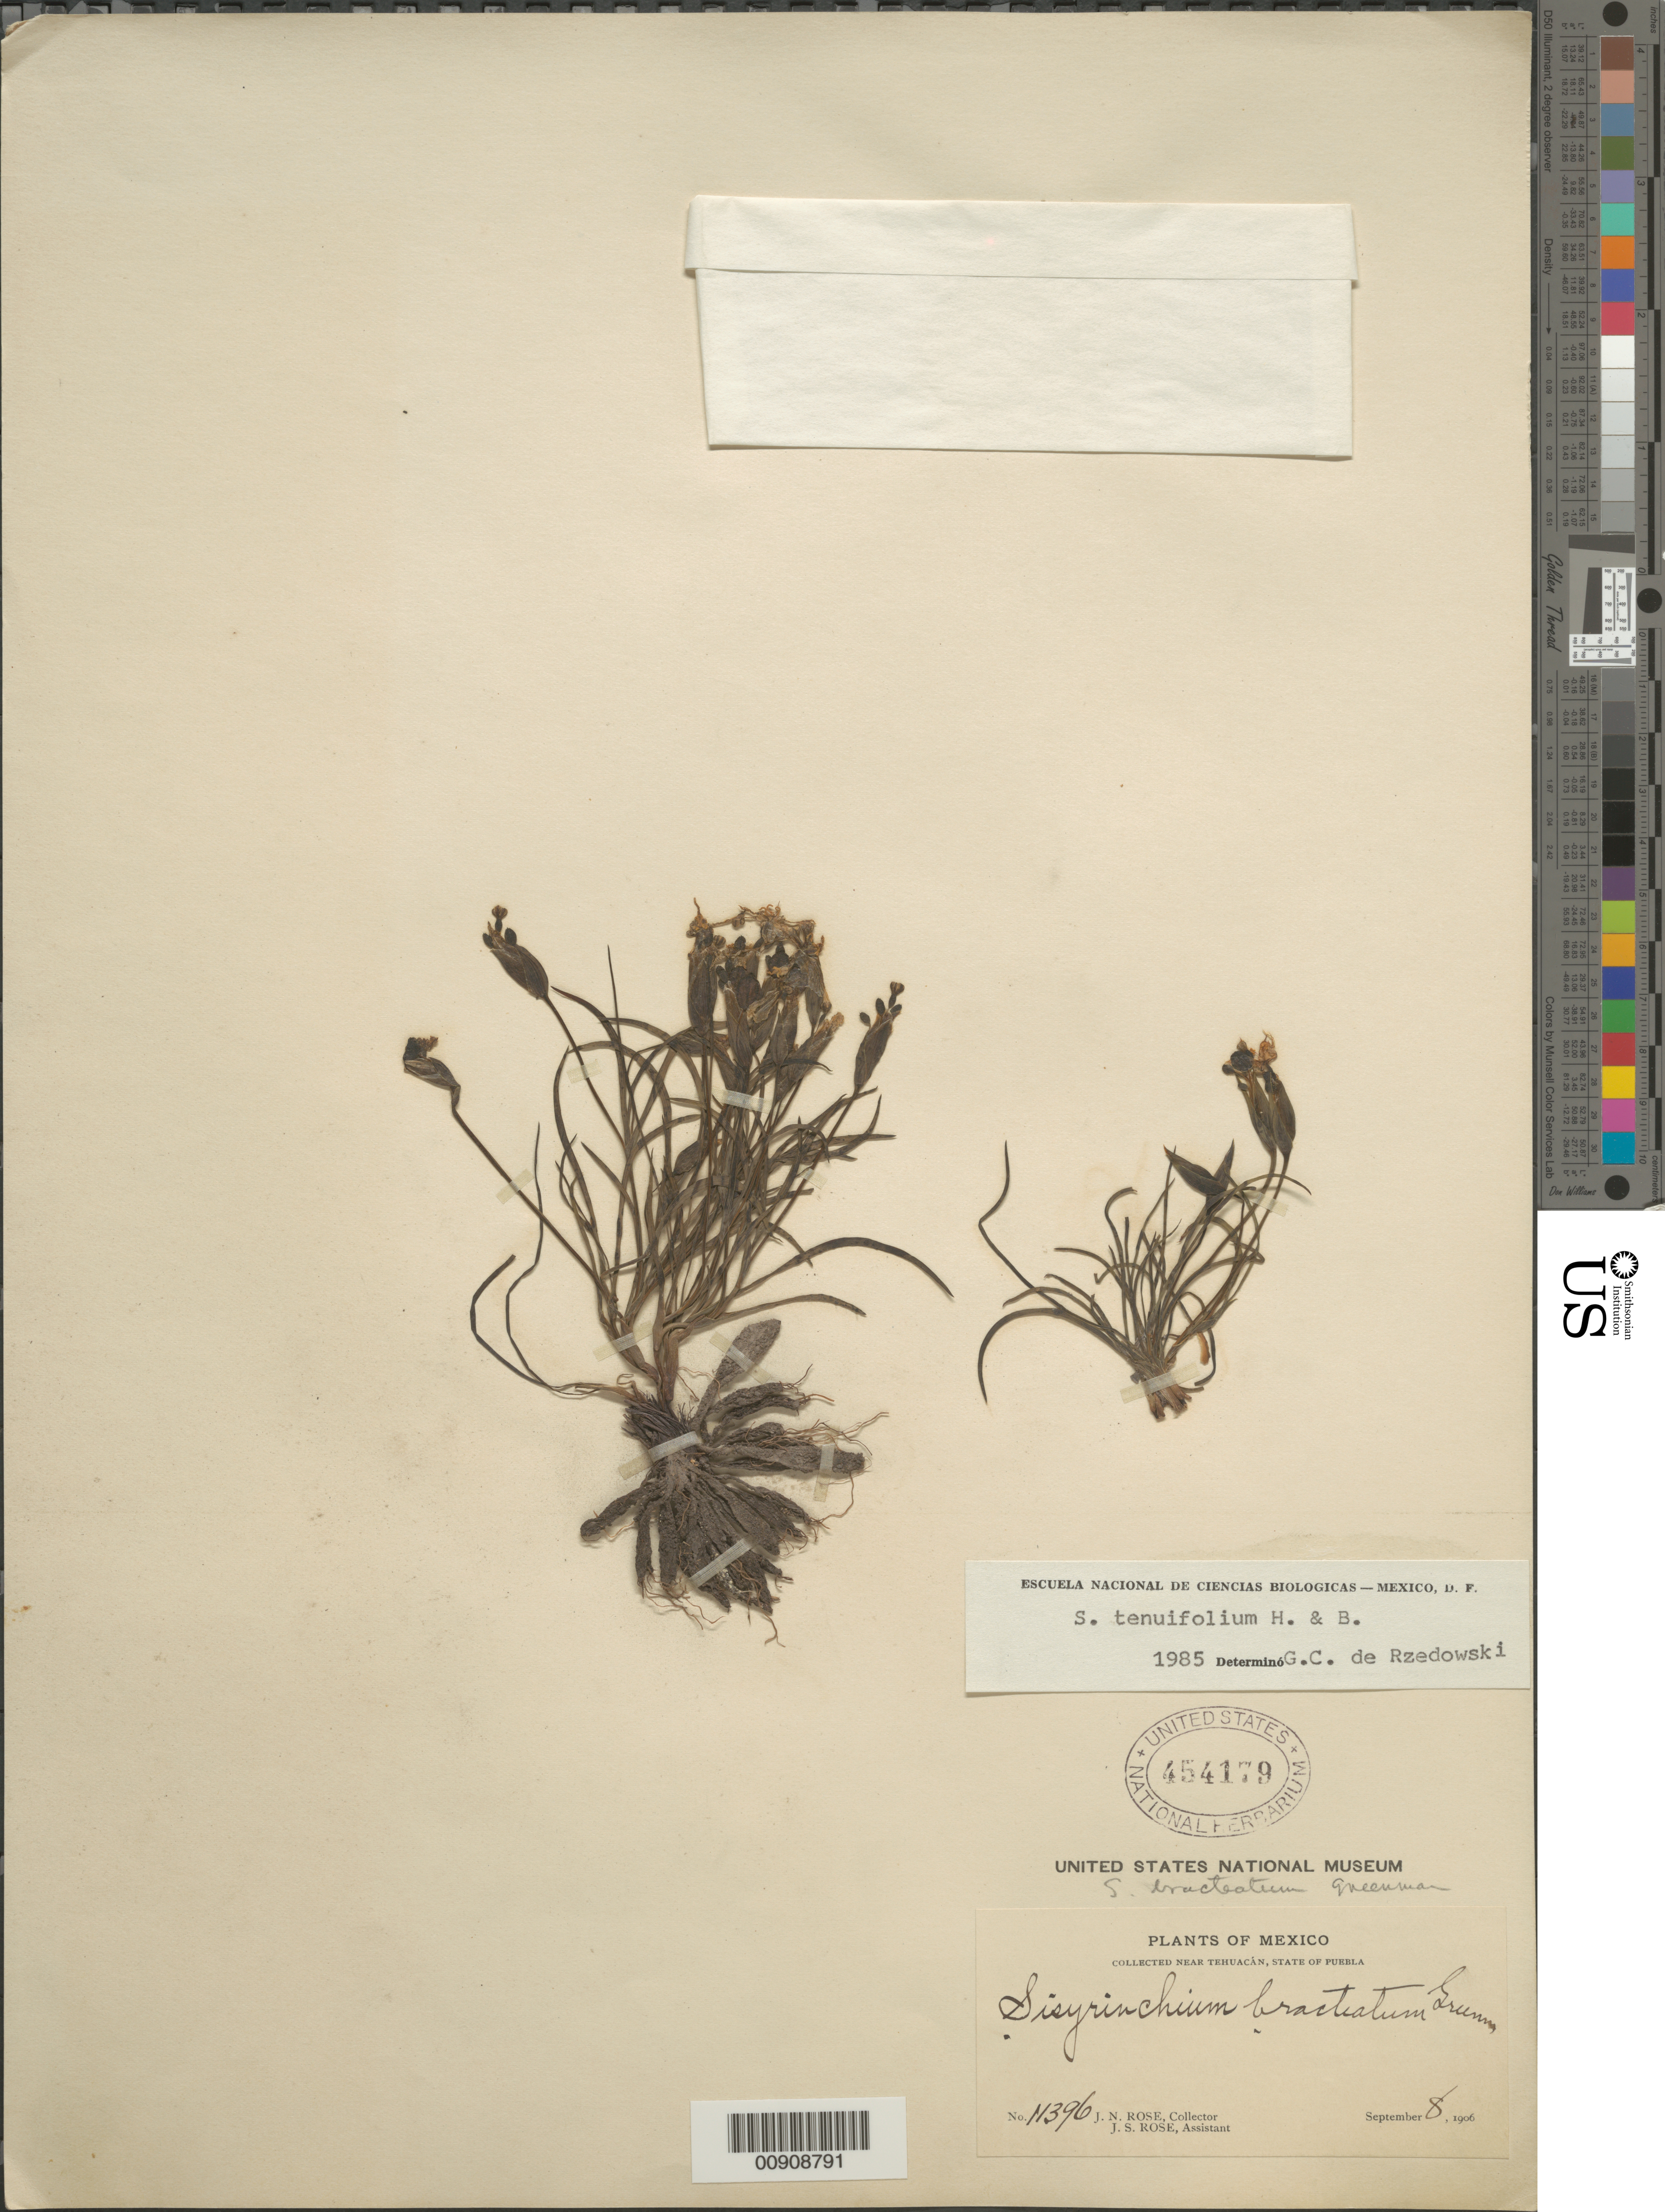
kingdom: Plantae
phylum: Tracheophyta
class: Liliopsida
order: Asparagales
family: Iridaceae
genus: Sisyrinchium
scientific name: Sisyrinchium tenuifolium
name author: Humb. & Bonpl. ex Willd.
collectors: J. N. Rose & J. S. Rose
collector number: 11396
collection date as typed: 08 Sep 1906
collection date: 1906-09-08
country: Mexico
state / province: Puebla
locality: Near Tehuacán, State of Puebla.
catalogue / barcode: US 454179